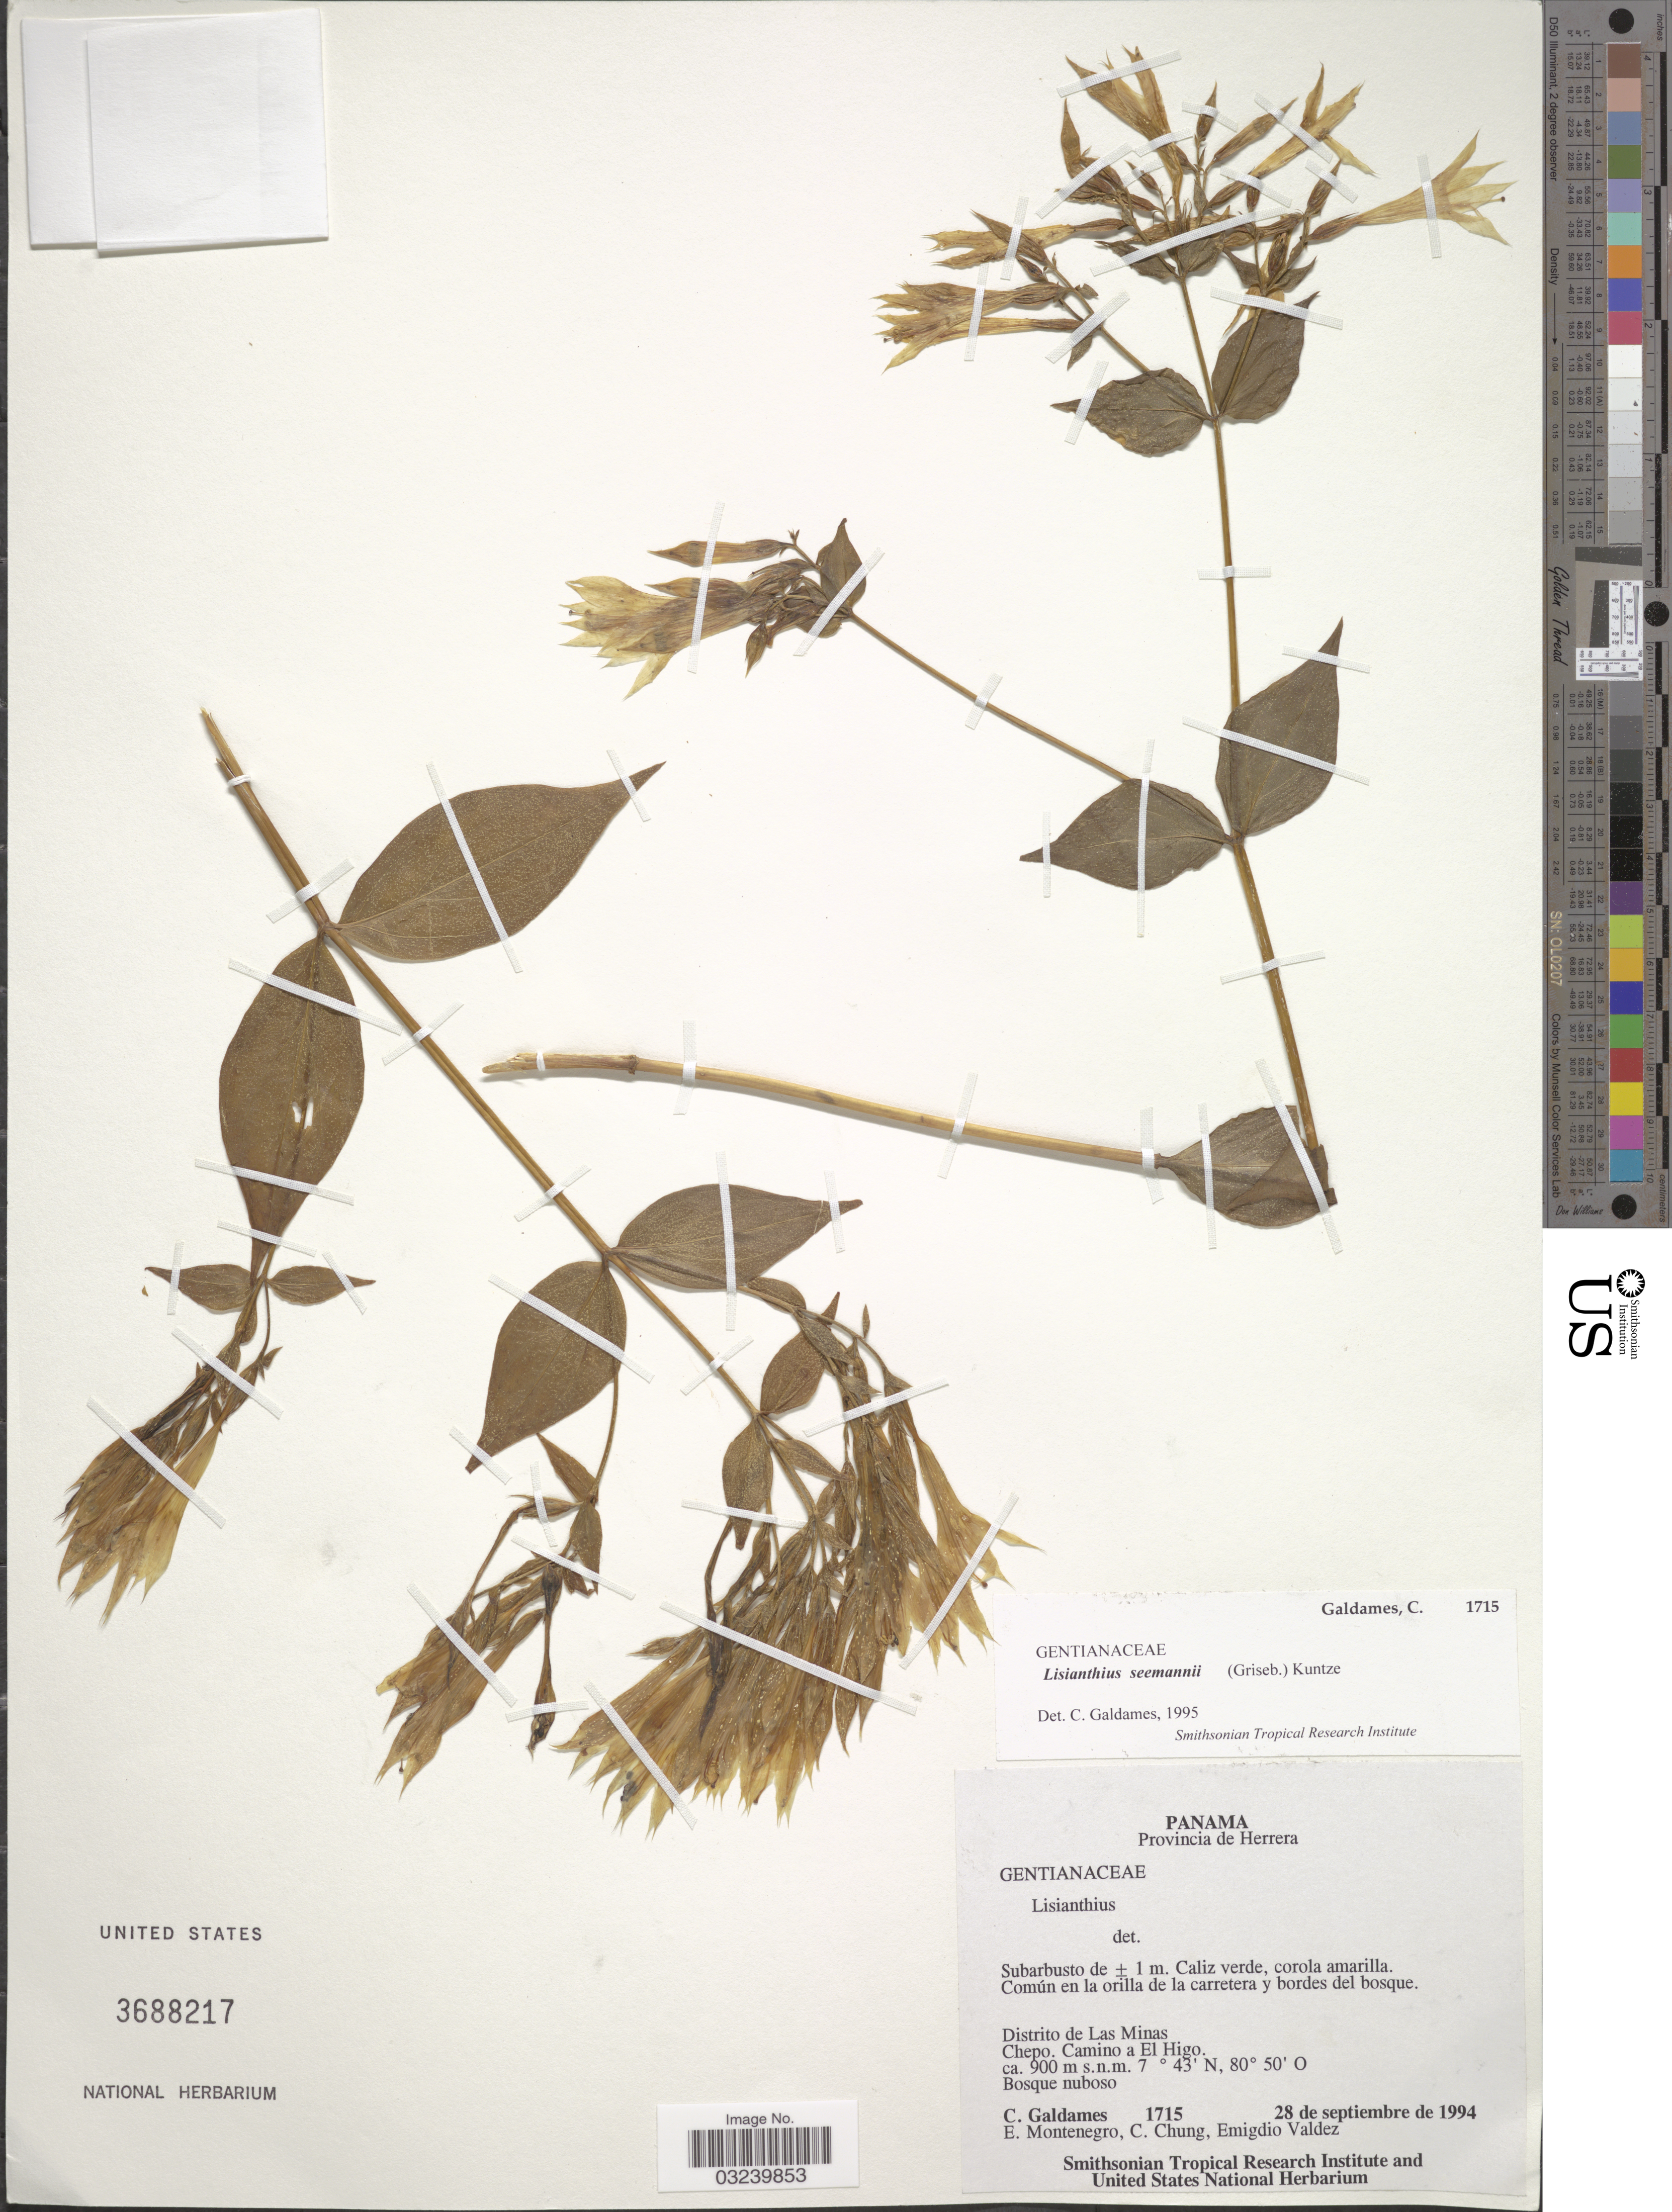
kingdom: Plantae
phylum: Tracheophyta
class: Magnoliopsida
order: Gentianales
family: Gentianaceae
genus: Lisianthius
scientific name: Lisianthius seemannii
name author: (Griseb.) Kuntze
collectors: C. Galdames, E. Montenegro, C. Chung & E. Valdez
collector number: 1715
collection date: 1994-09-28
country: Panama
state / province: Herrera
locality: Caliz verde, corola amarilla. Distrito de Las Minas, Chepo. Camino a El Higo.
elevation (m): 900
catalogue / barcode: US 3688217